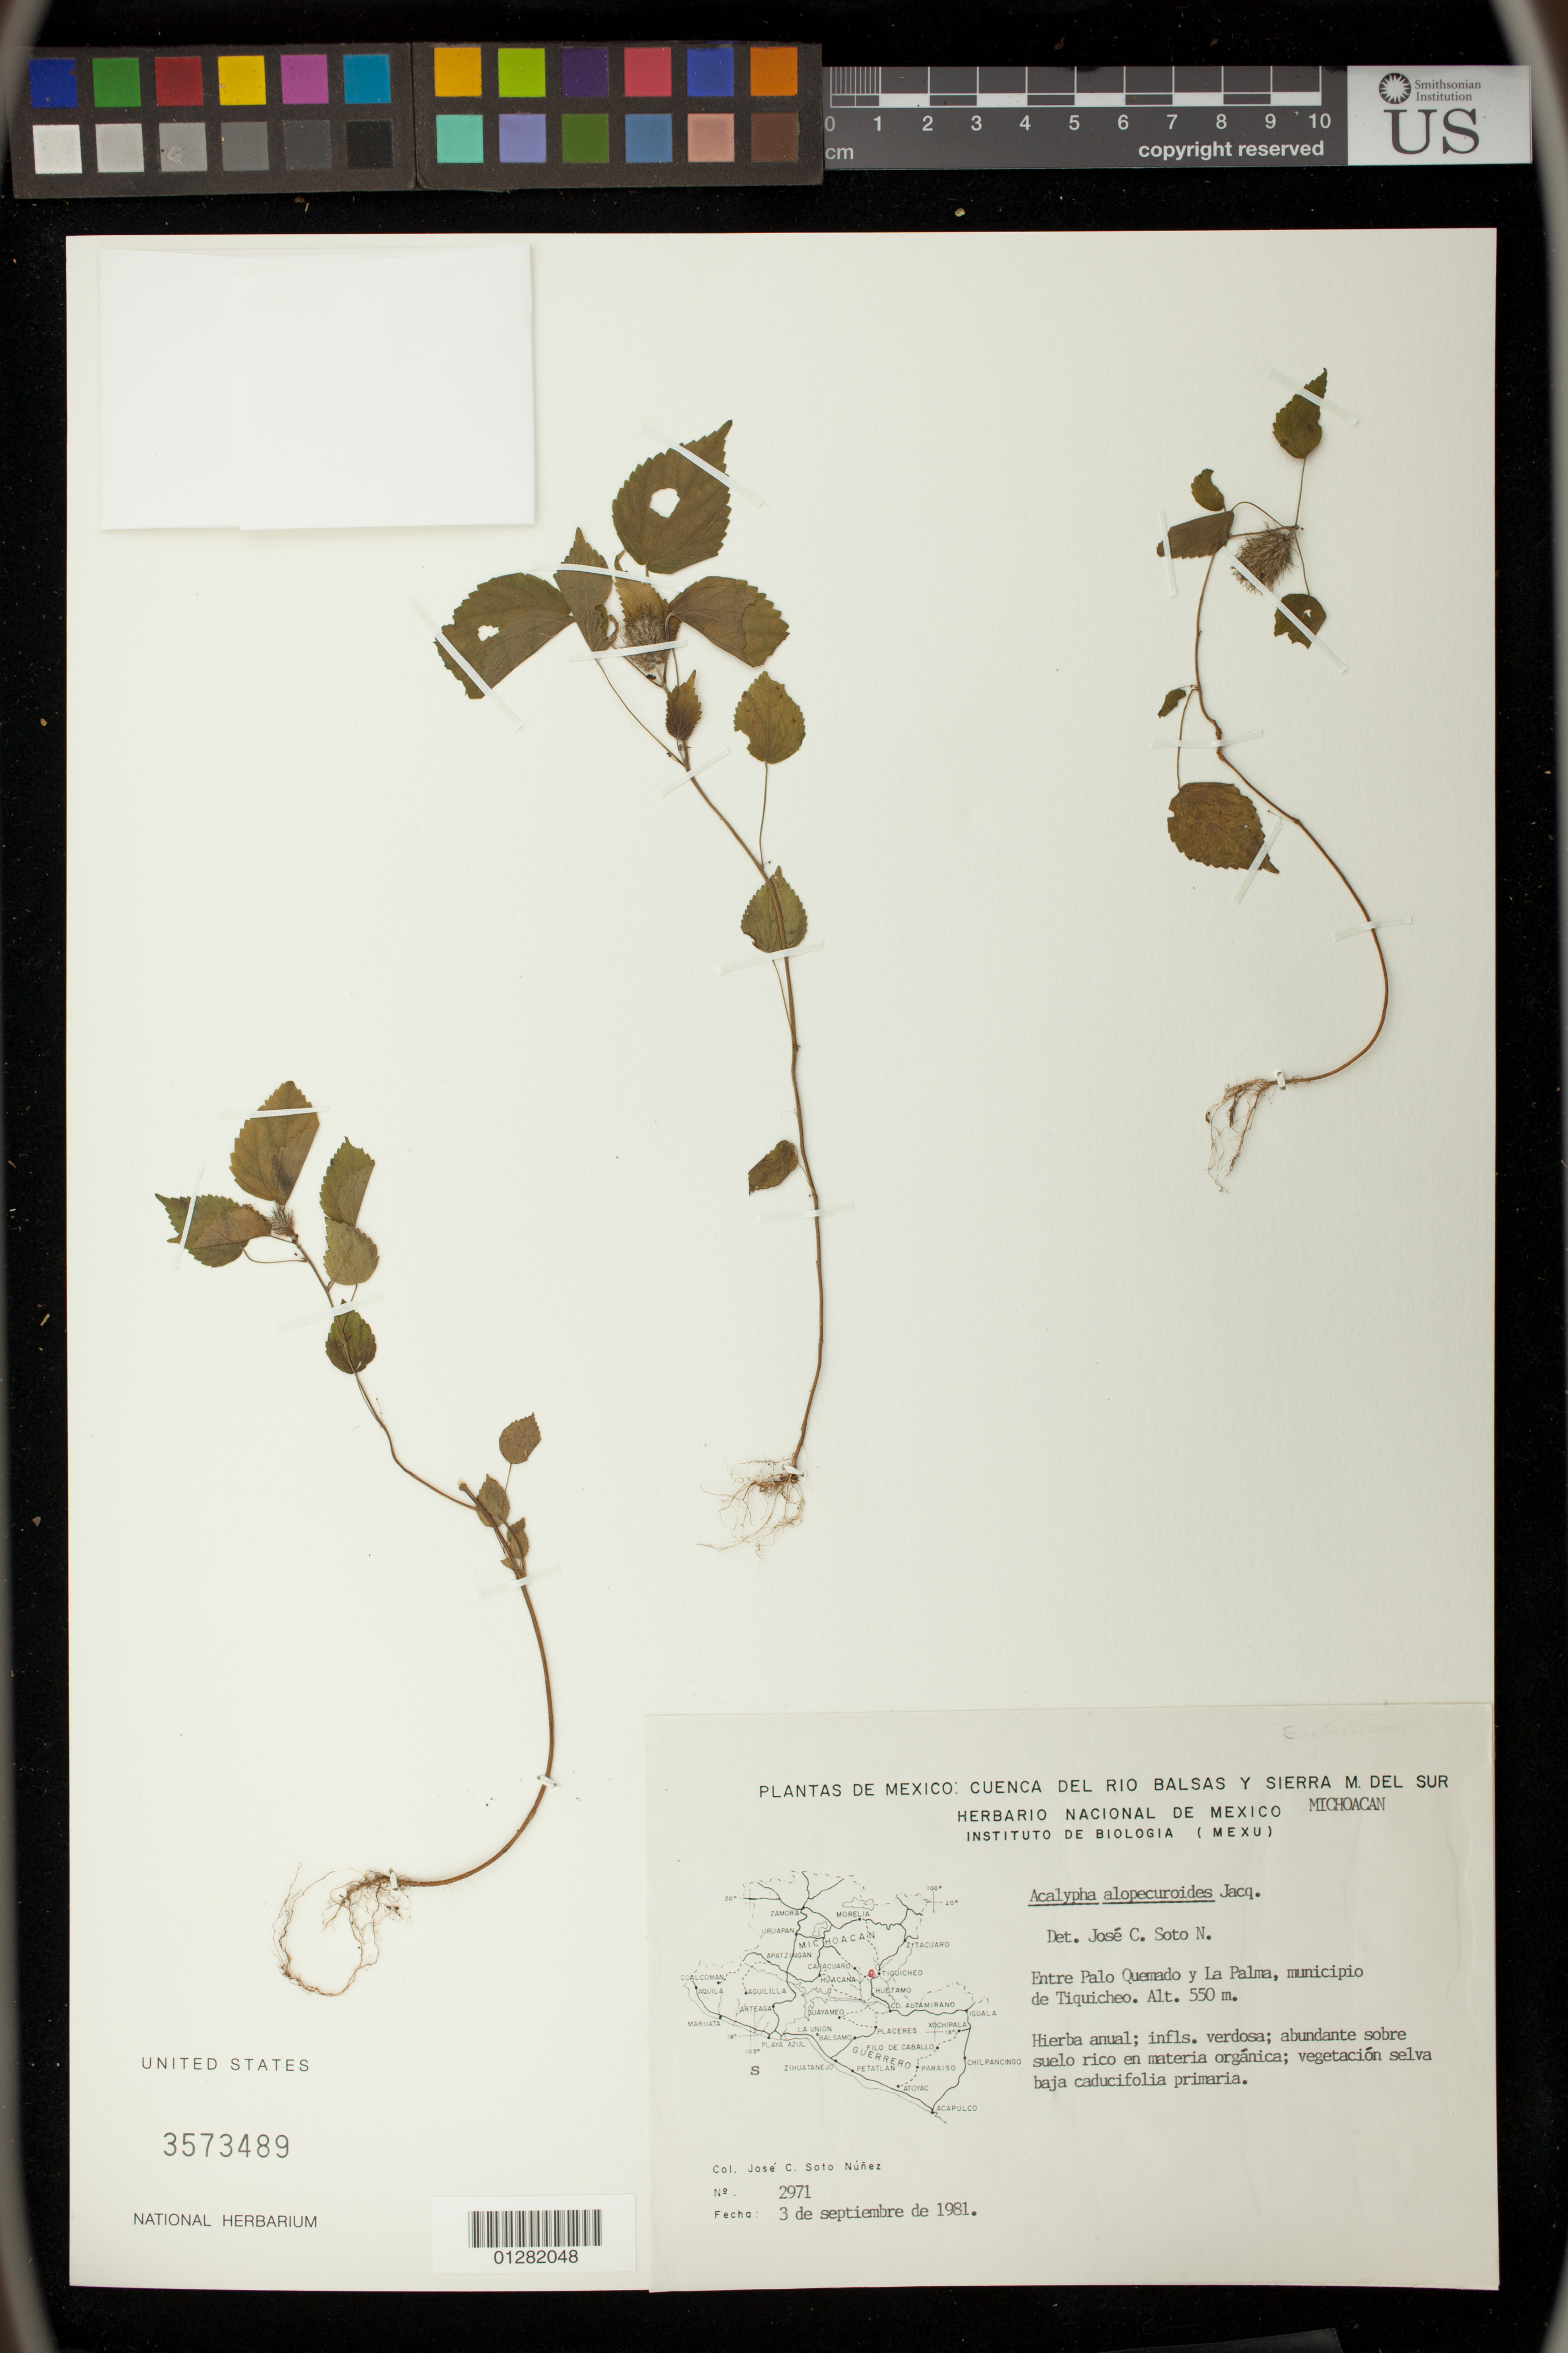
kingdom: Plantae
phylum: Tracheophyta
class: Magnoliopsida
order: Malpighiales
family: Euphorbiaceae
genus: Acalypha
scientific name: Acalypha alopecuroidea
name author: Jacq.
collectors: J. C. Soto Núñez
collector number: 2971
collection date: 1981-09-03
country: Mexico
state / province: Michoacan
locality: Municipality of Tiquicheo, between Palo Quemado and La Palma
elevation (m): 550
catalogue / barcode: US 3573489